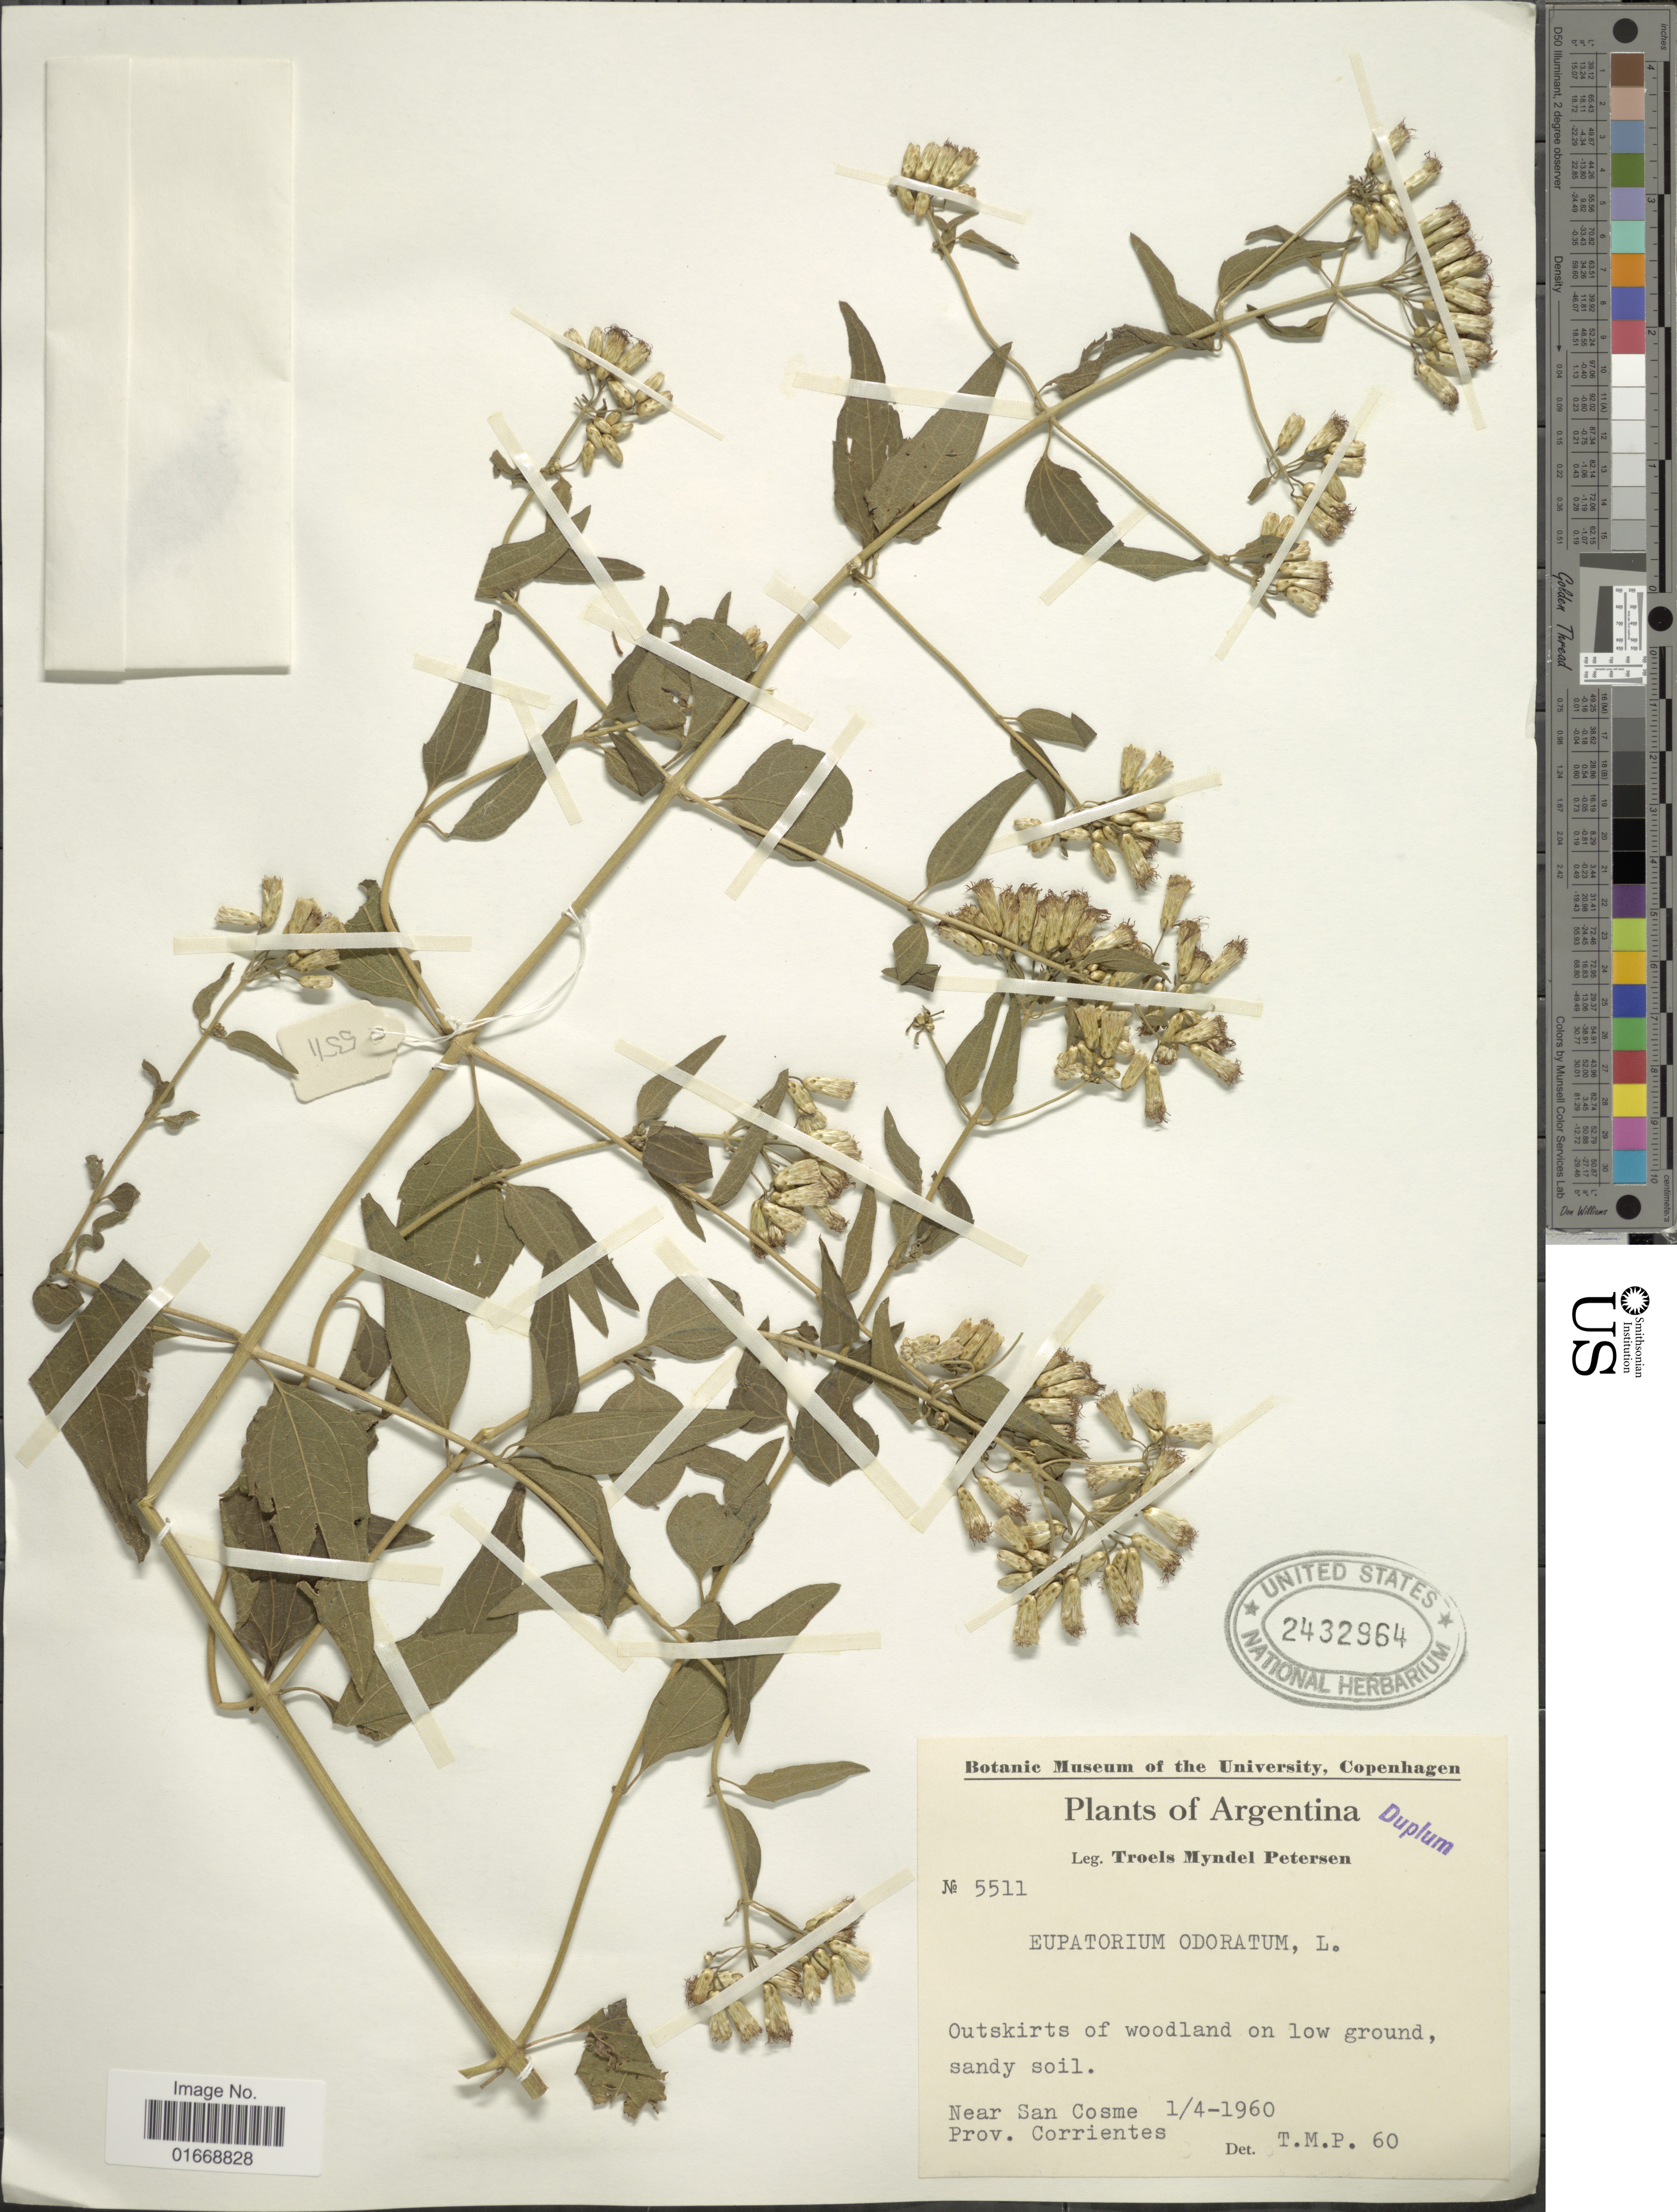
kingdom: Plantae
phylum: Tracheophyta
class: Magnoliopsida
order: Asterales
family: Asteraceae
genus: Chromolaena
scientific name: Chromolaena odorata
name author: (L.) R.M. King & H. Rob.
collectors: T. M. Petersen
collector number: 5511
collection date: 1960-04-01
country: Argentina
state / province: Corrientes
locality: Near San Cosme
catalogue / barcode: US 2432964